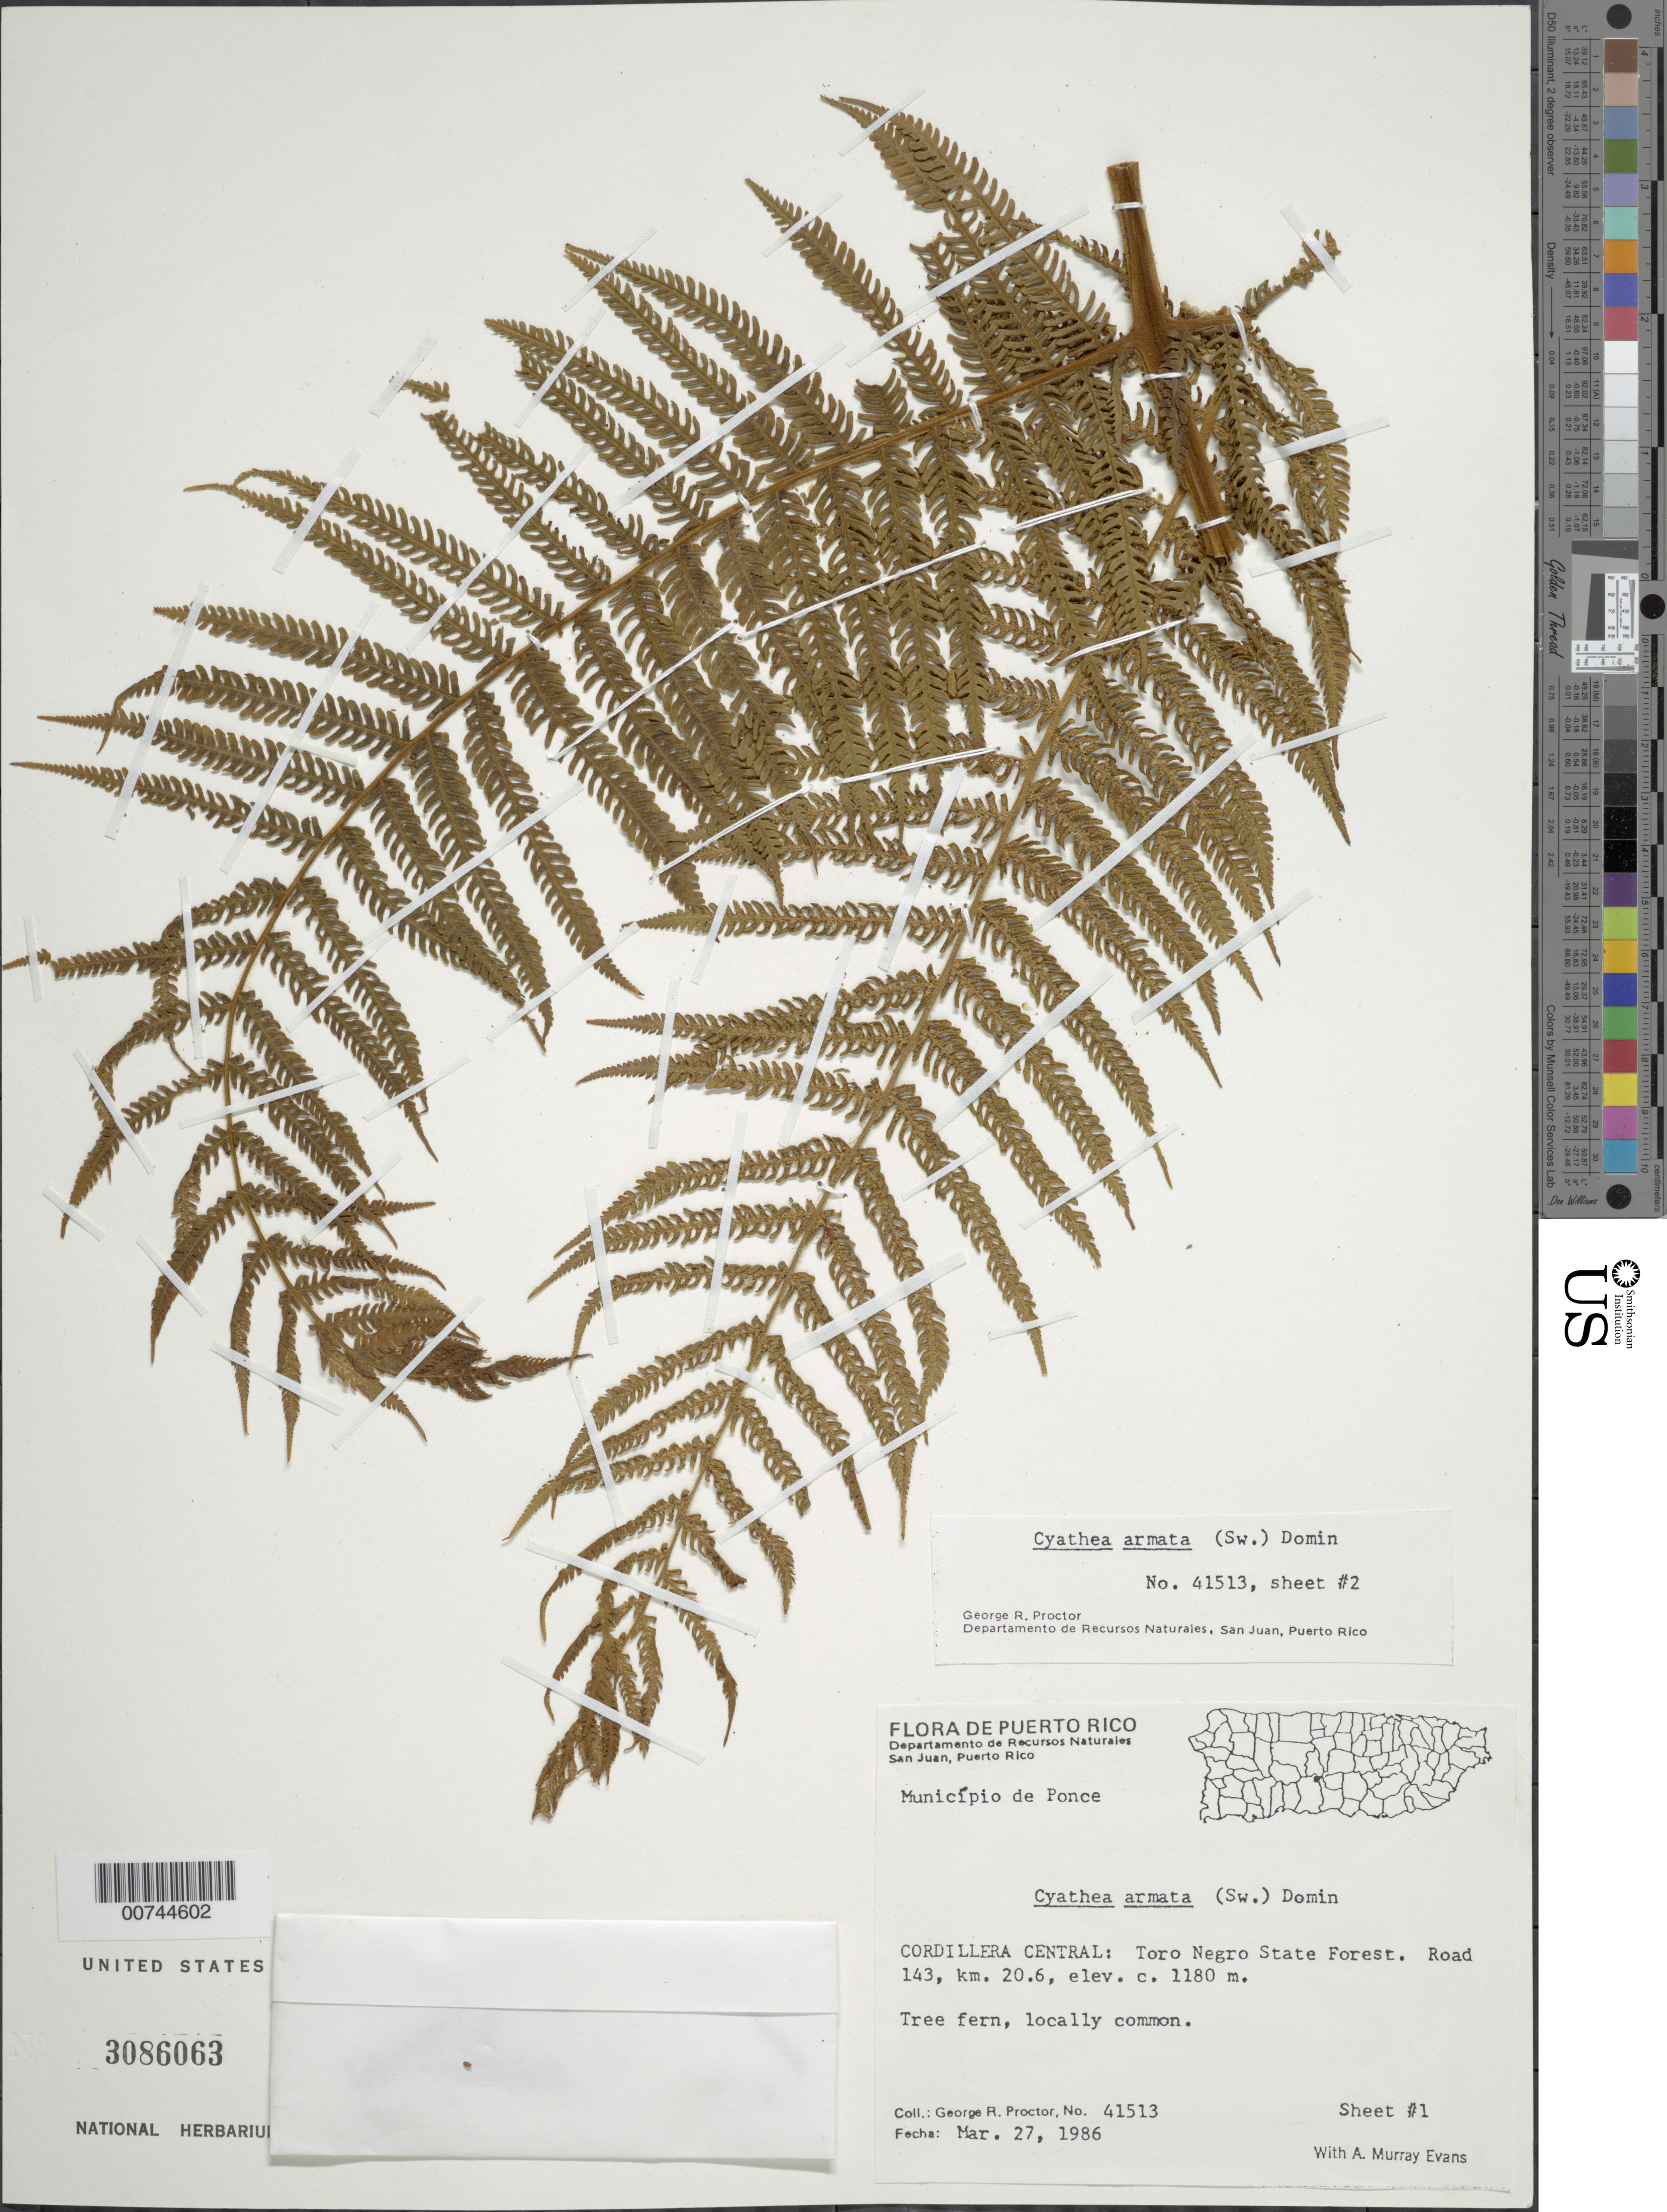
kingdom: Plantae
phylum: Tracheophyta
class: Polypodiopsida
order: Cyatheales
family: Cyatheaceae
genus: Alsophila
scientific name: Alsophila swartziana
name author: Mart.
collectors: G. R. Proctor & A. M. Evans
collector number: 41513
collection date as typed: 27 Mar 1986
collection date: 1986-03-27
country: Puerto Rico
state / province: Ponce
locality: Cordillera Central: Toro Negro State Forest. Road 143, km. 20.6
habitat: Tree-fern, locally common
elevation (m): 1180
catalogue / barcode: US 3086063